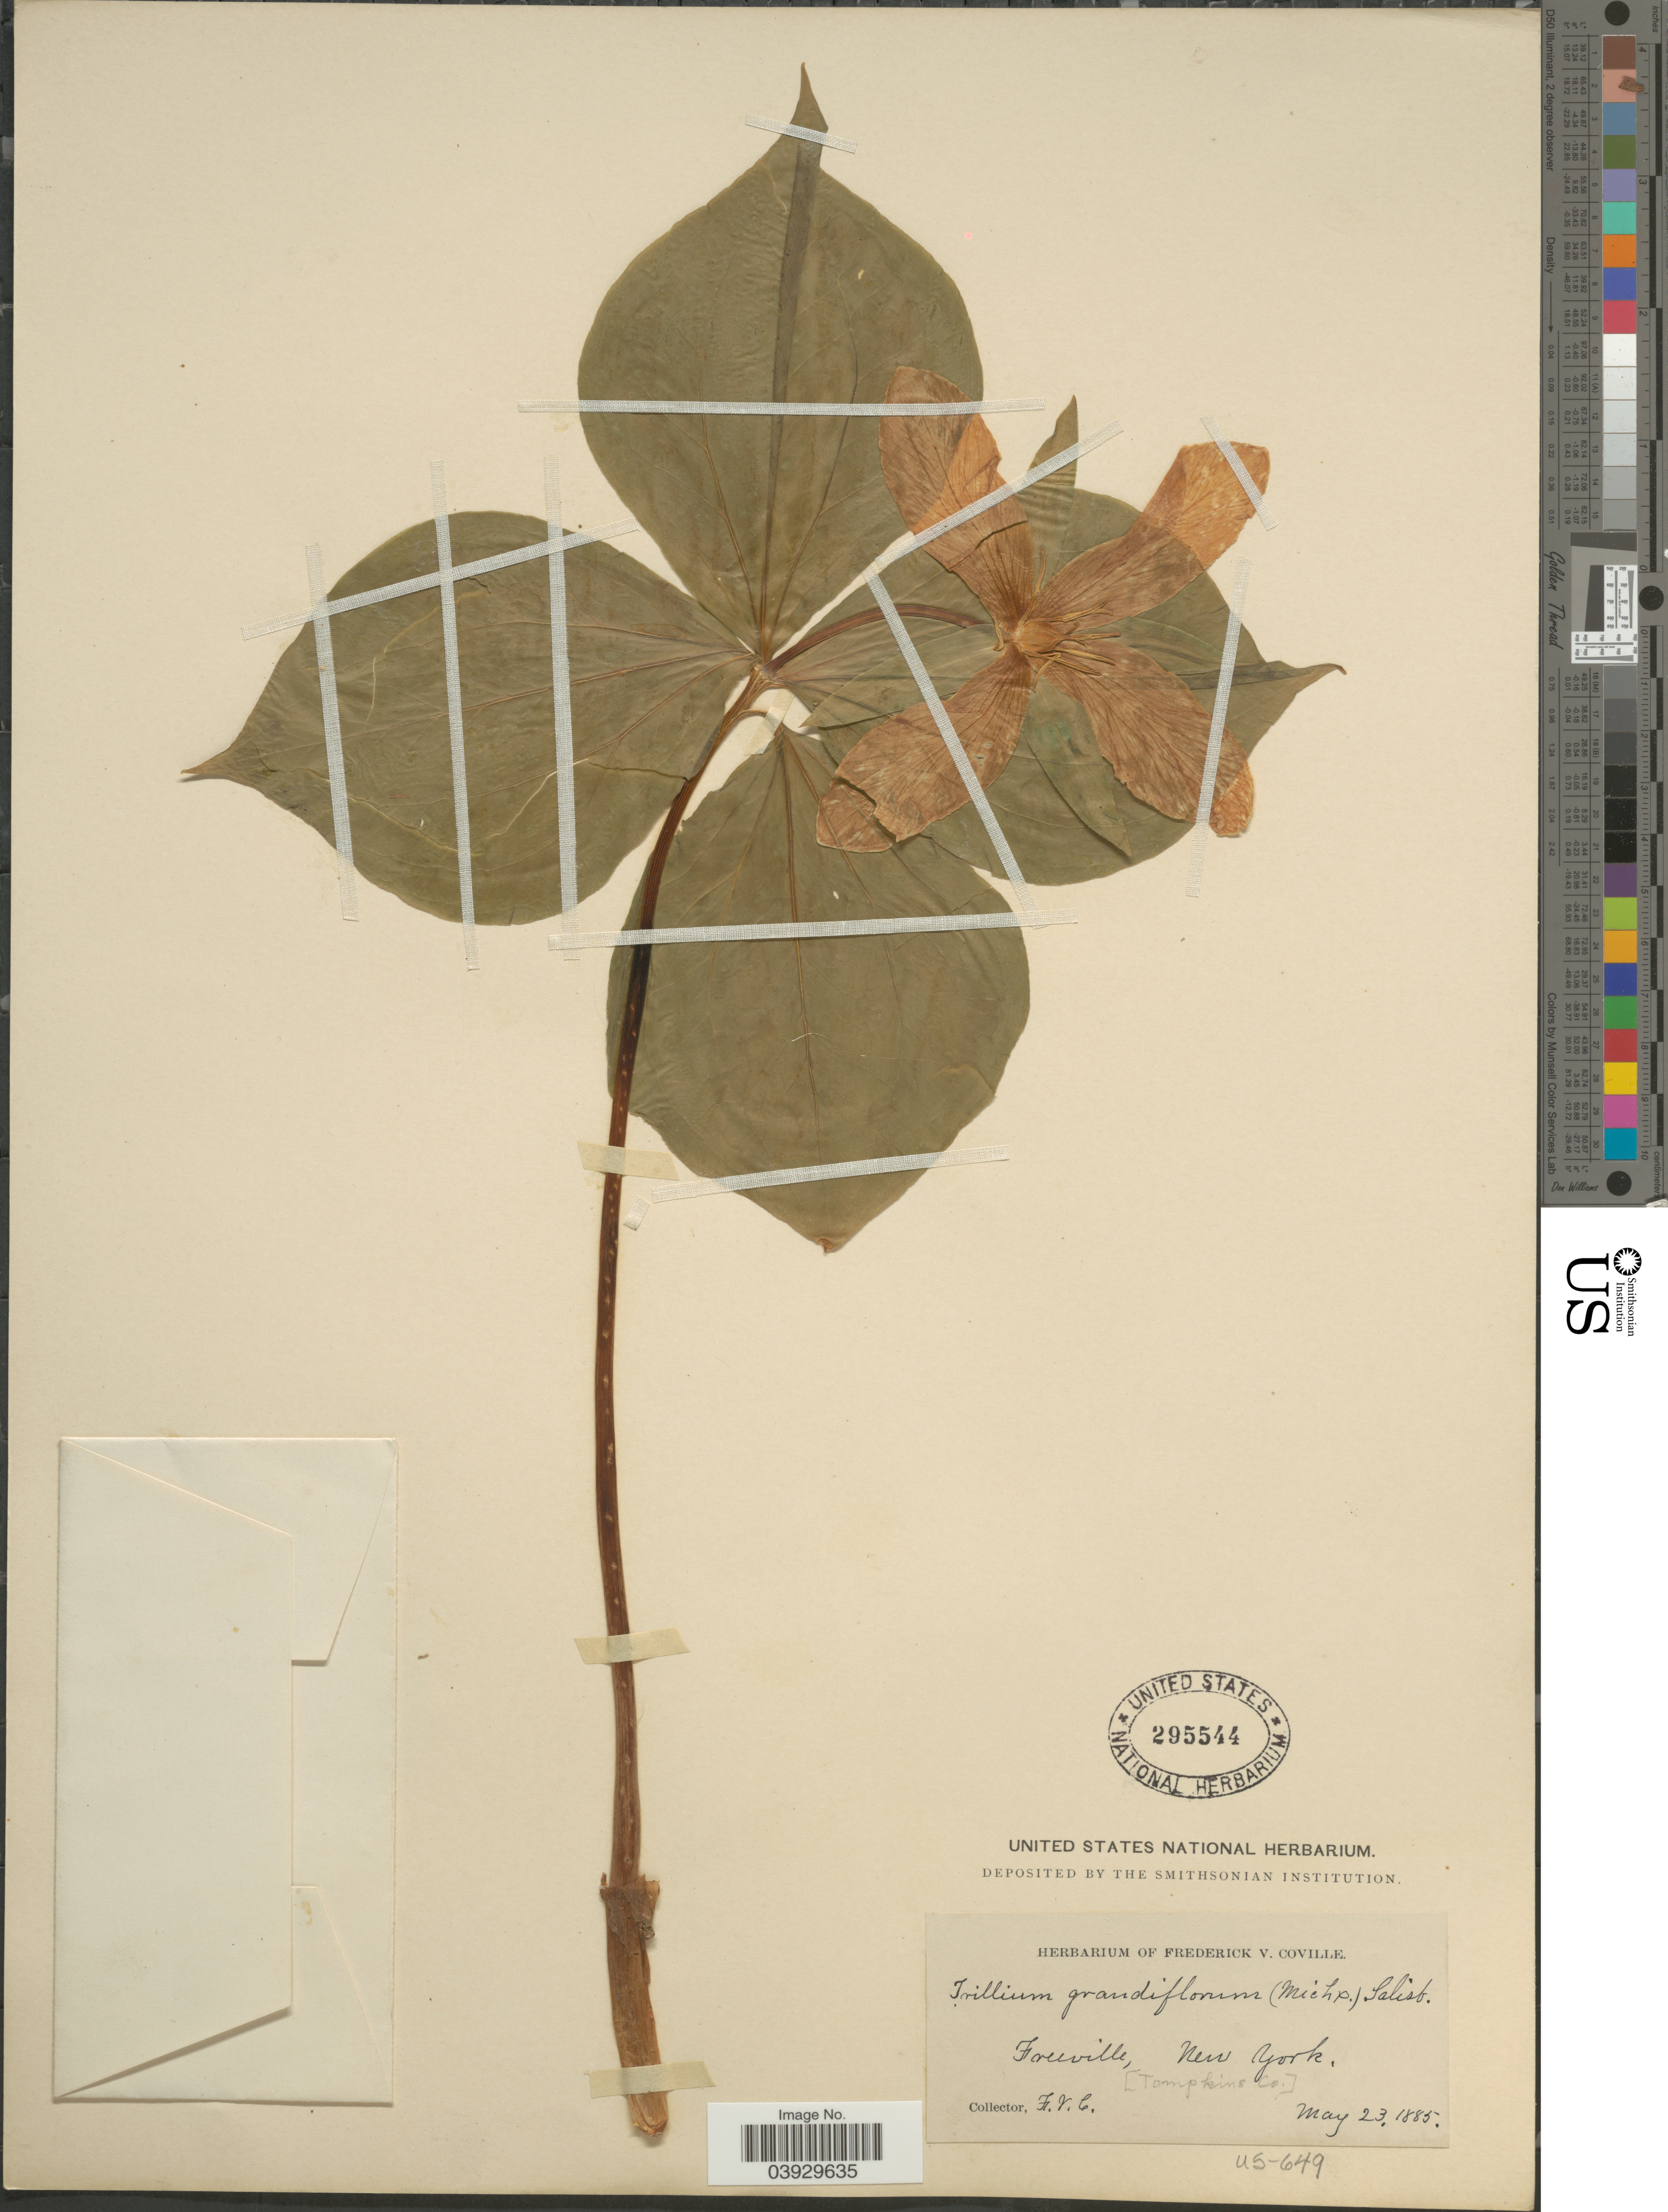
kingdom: Plantae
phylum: Tracheophyta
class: Liliopsida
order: Liliales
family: Melanthiaceae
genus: Trillium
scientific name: Trillium grandiflorum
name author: (Michx.) Salisb.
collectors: F. V. Coville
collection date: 1885-05-23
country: United States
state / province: New York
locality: Freeville. [Tompkins Co.].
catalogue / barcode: US 295544